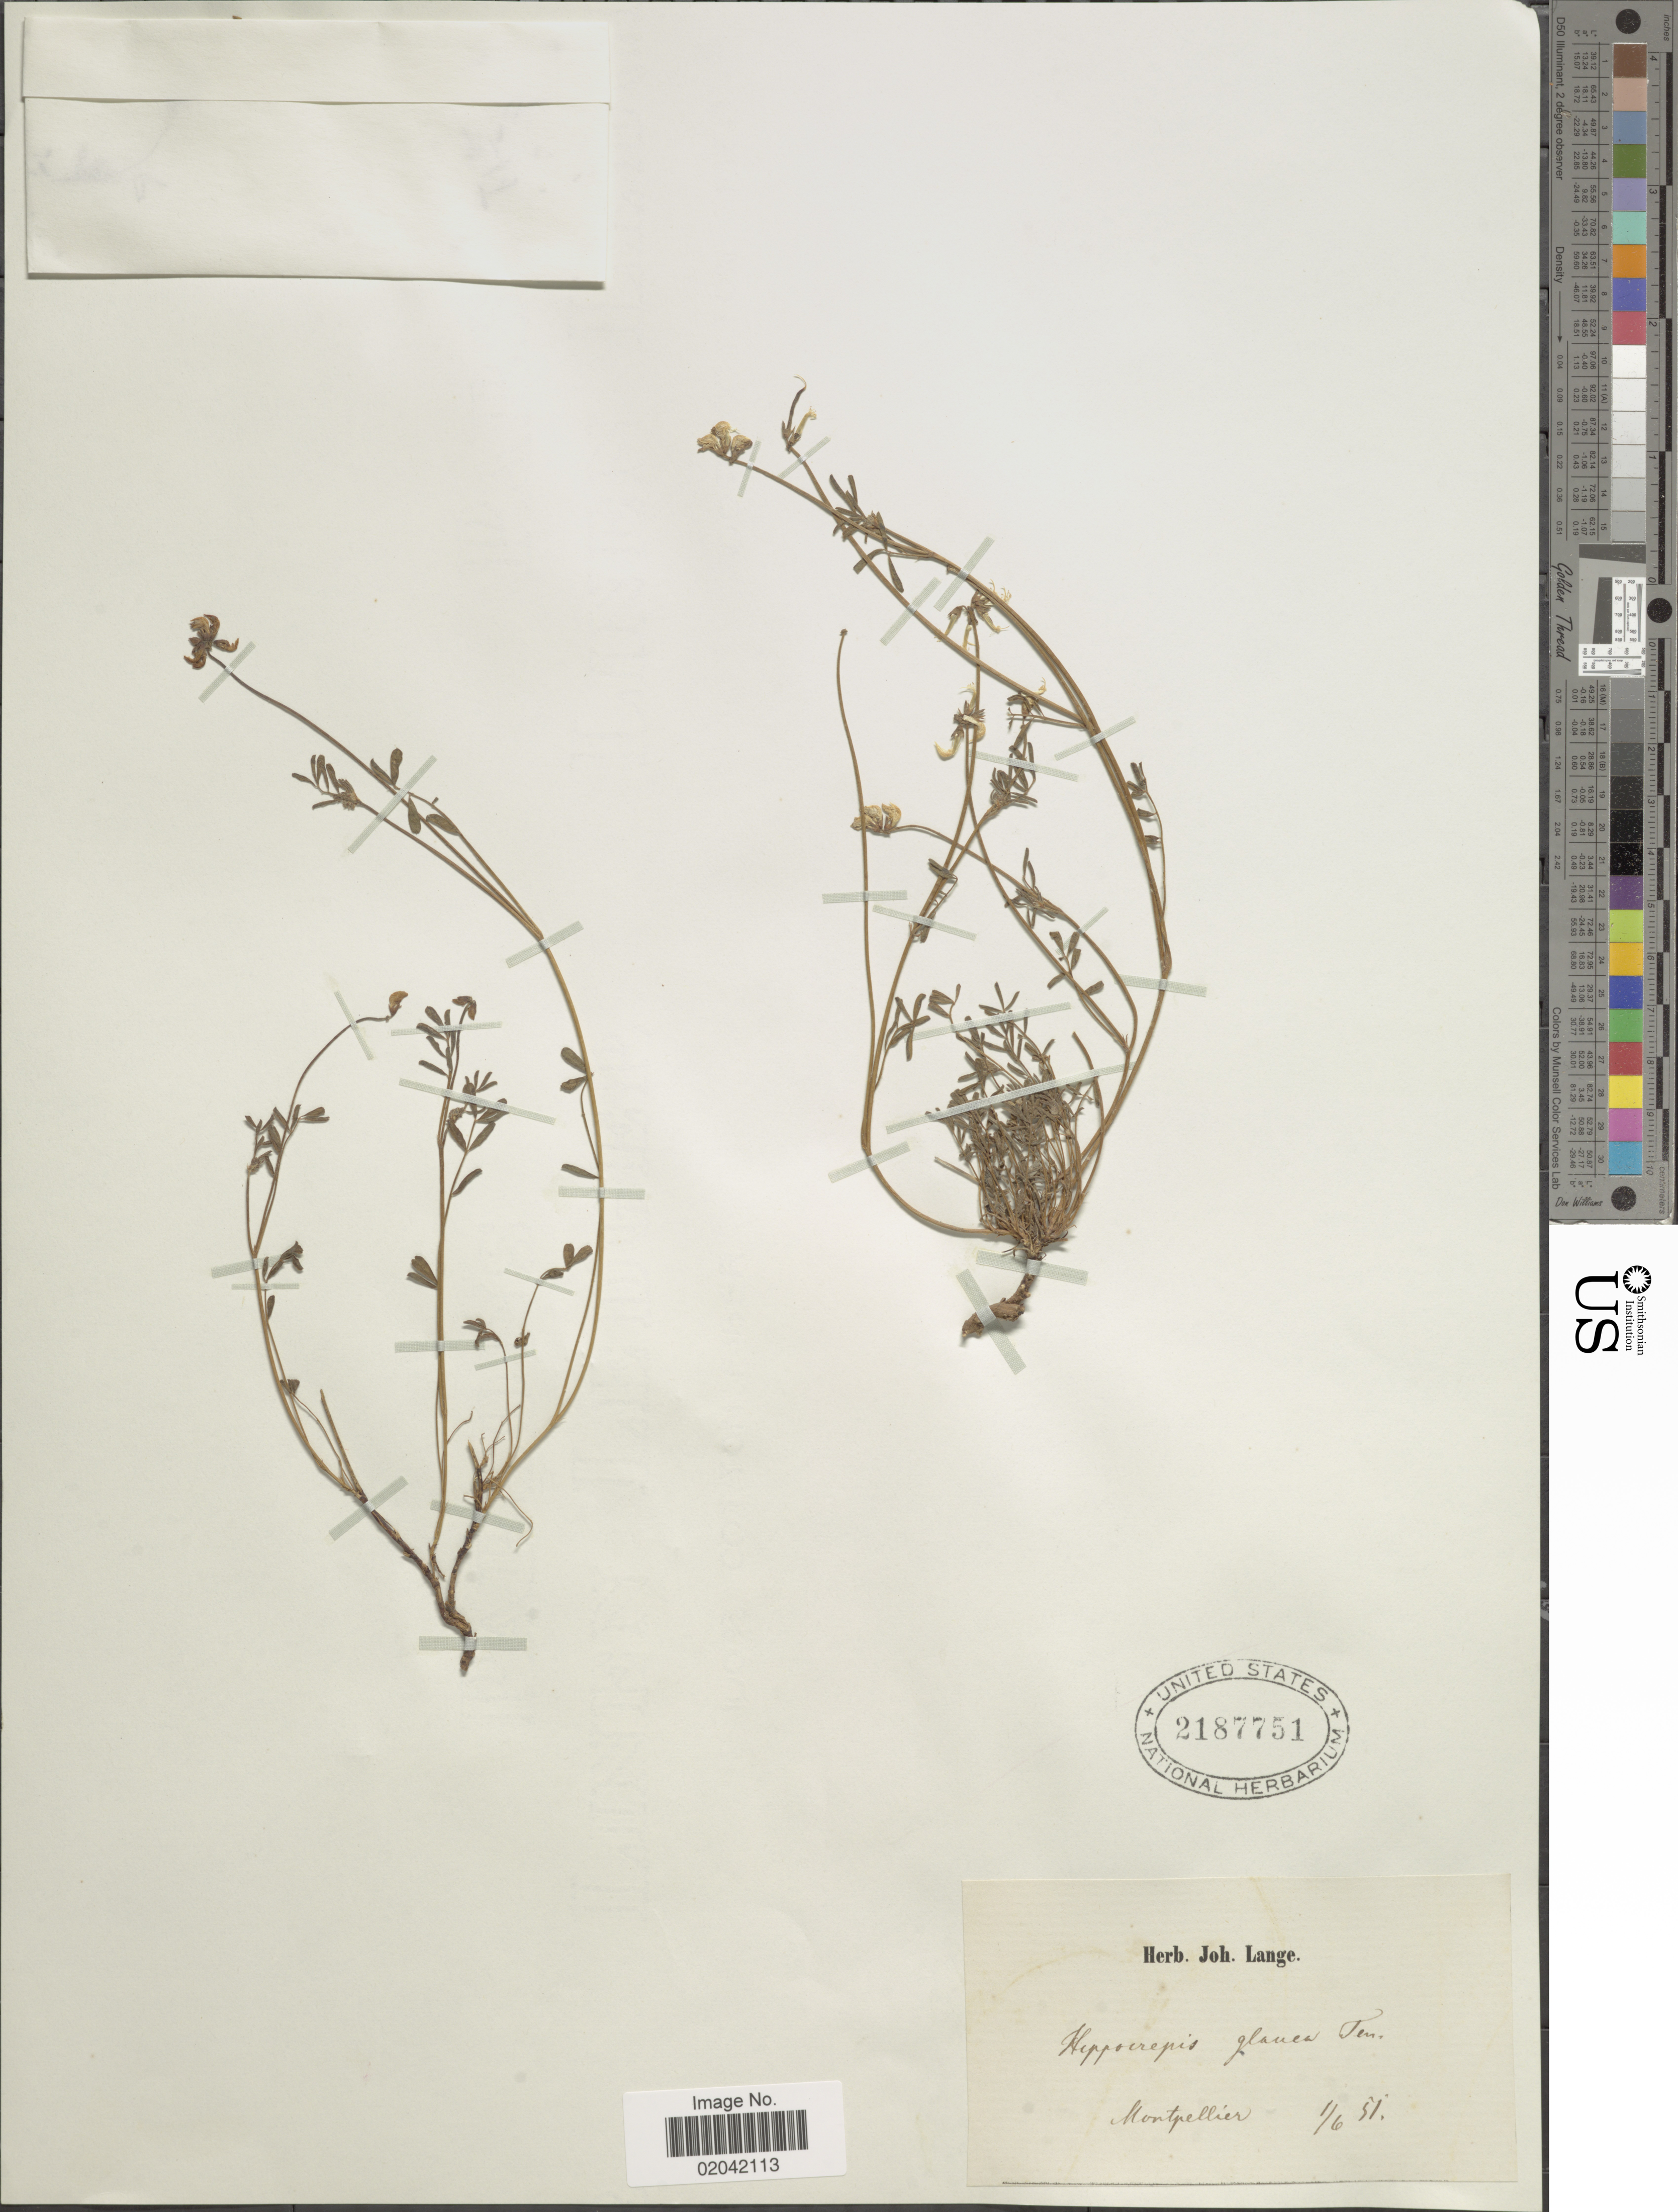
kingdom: Plantae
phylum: Tracheophyta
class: Magnoliopsida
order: Fabales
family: Fabaceae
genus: Hippocrepis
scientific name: Hippocrepis glauca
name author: Ten.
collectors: ex herb. Joh. Lange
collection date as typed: Transcribed d/m/y: 1/6/51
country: France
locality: Montpellier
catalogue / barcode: US 2187751